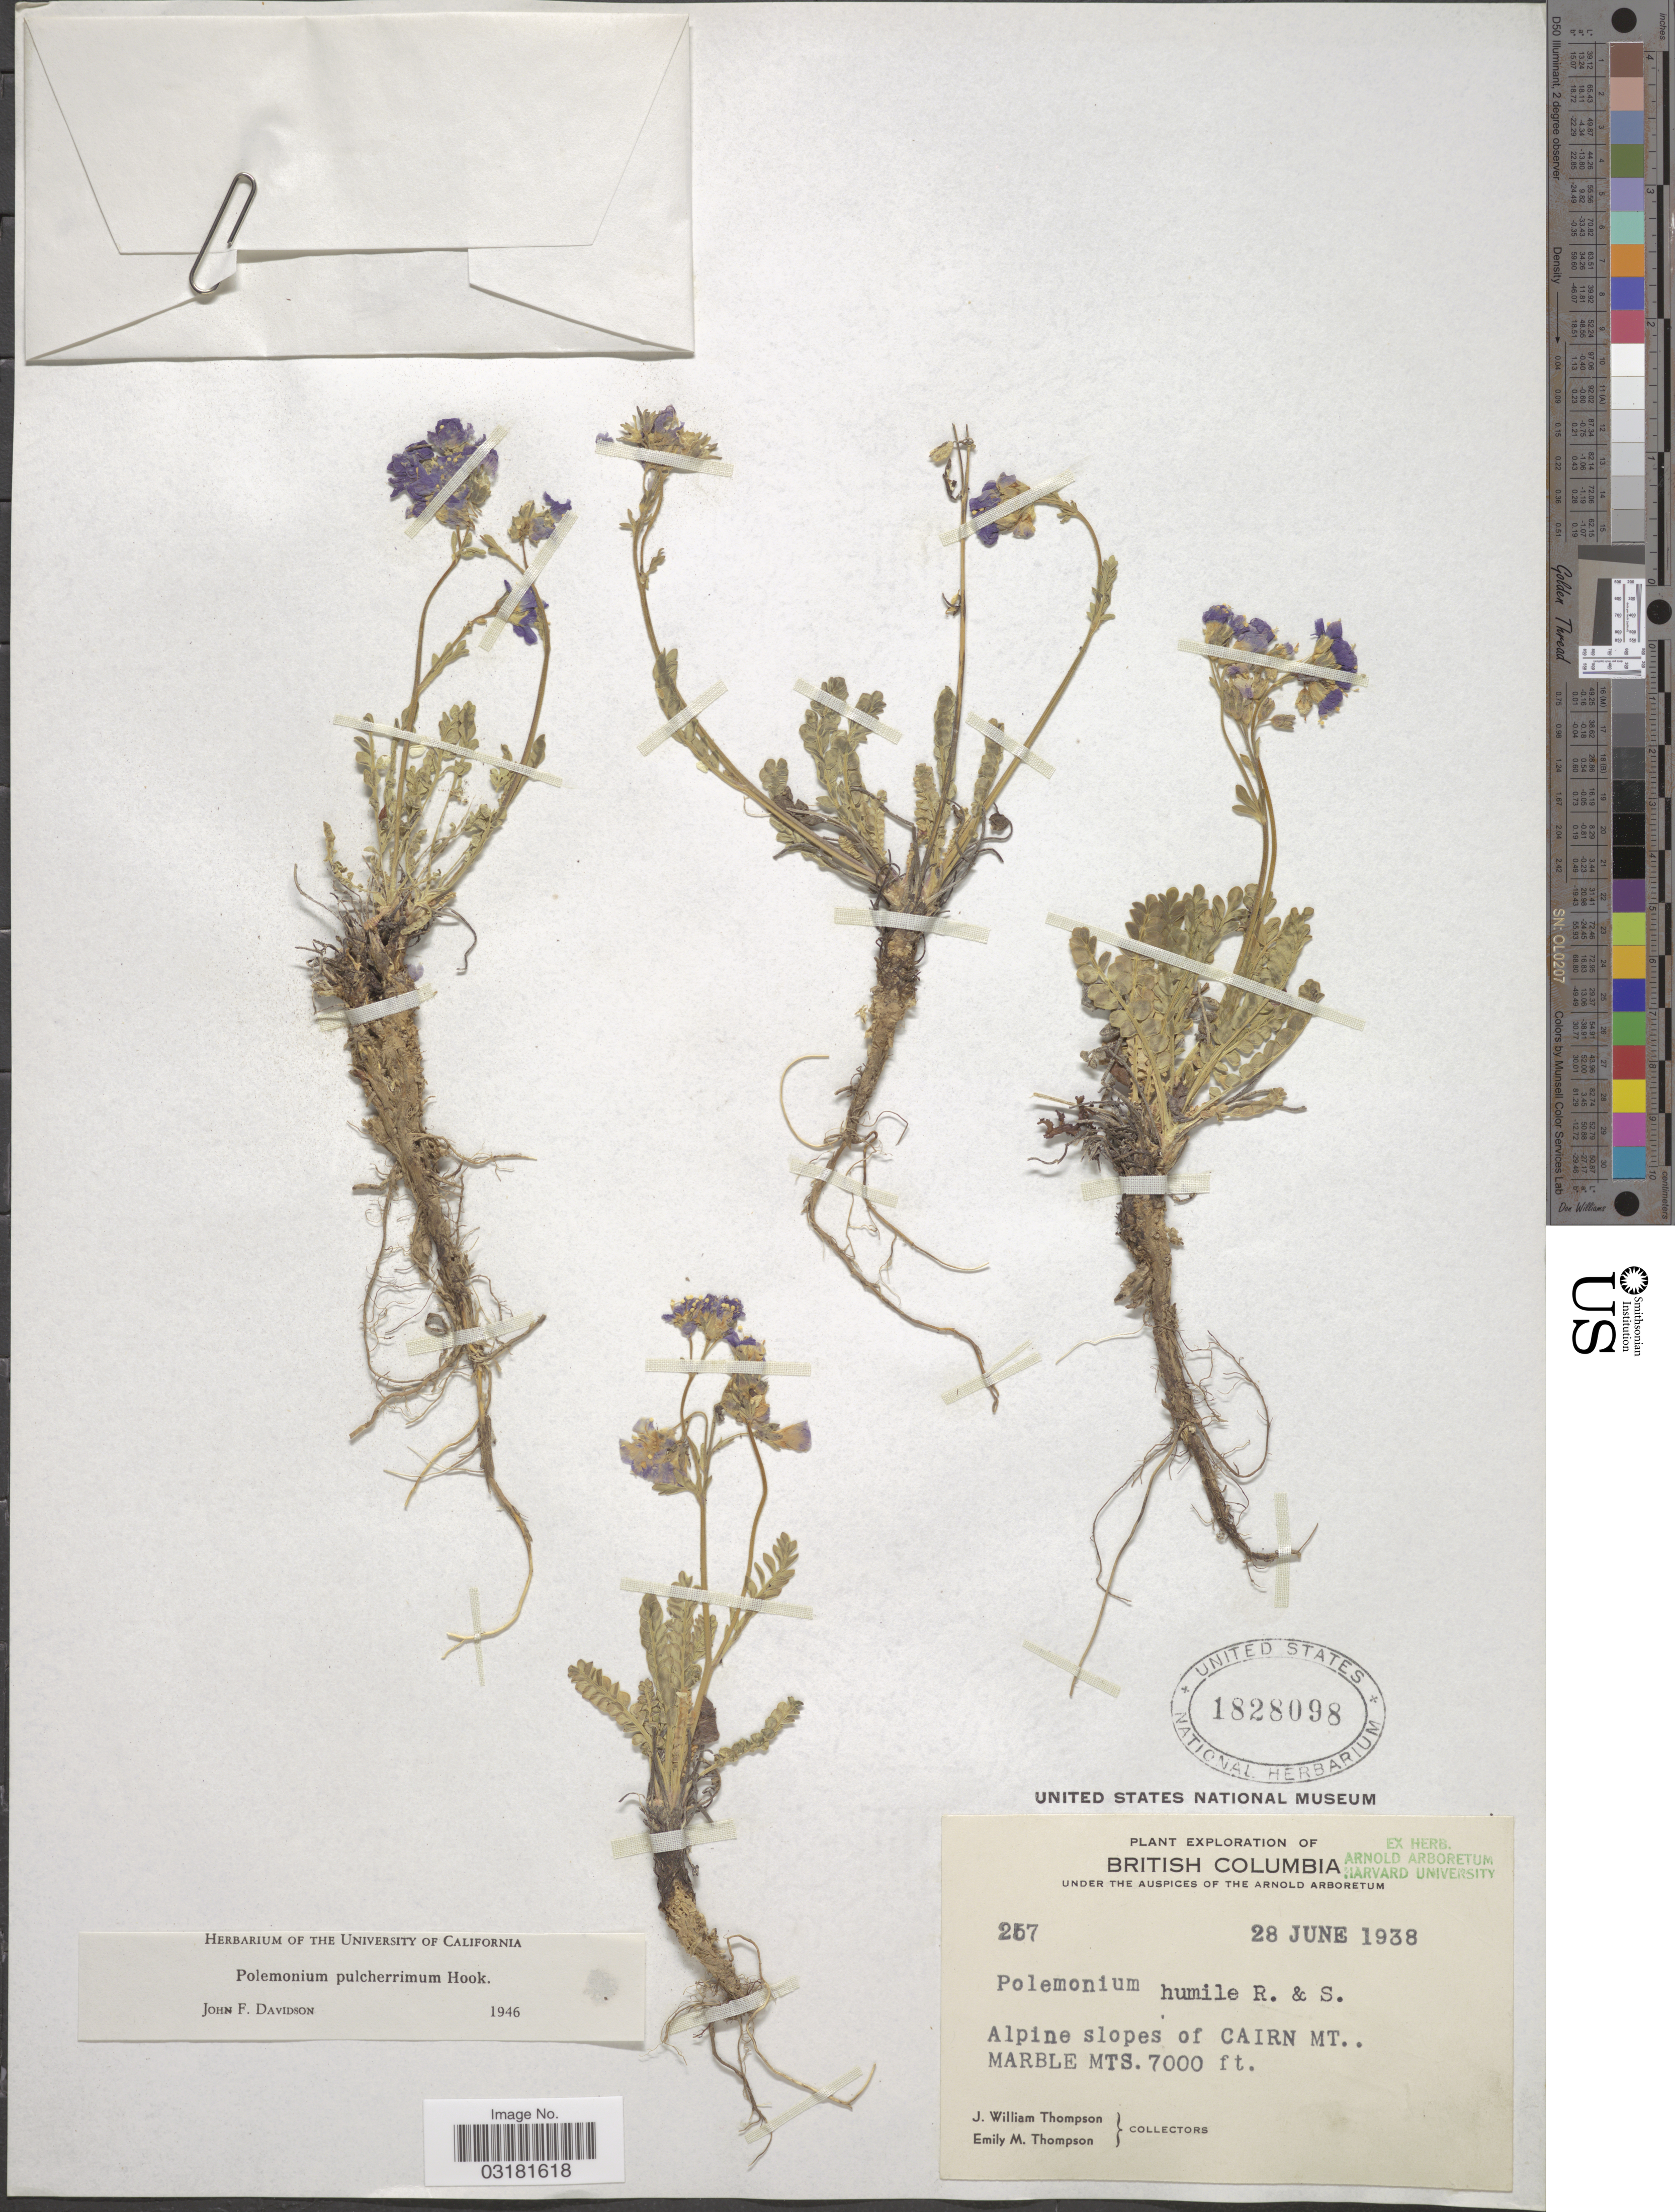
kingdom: Plantae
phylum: Tracheophyta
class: Magnoliopsida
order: Ericales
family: Polemoniaceae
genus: Polemonium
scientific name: Polemonium pulcherrimum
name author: Hook.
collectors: J. W. Thompson & E. M. Thompson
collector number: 257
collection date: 1938-06-28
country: Canada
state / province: British Columbia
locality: Alpine slopes of Cairn Mt., Marble Mts.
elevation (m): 2134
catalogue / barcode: US 1828098